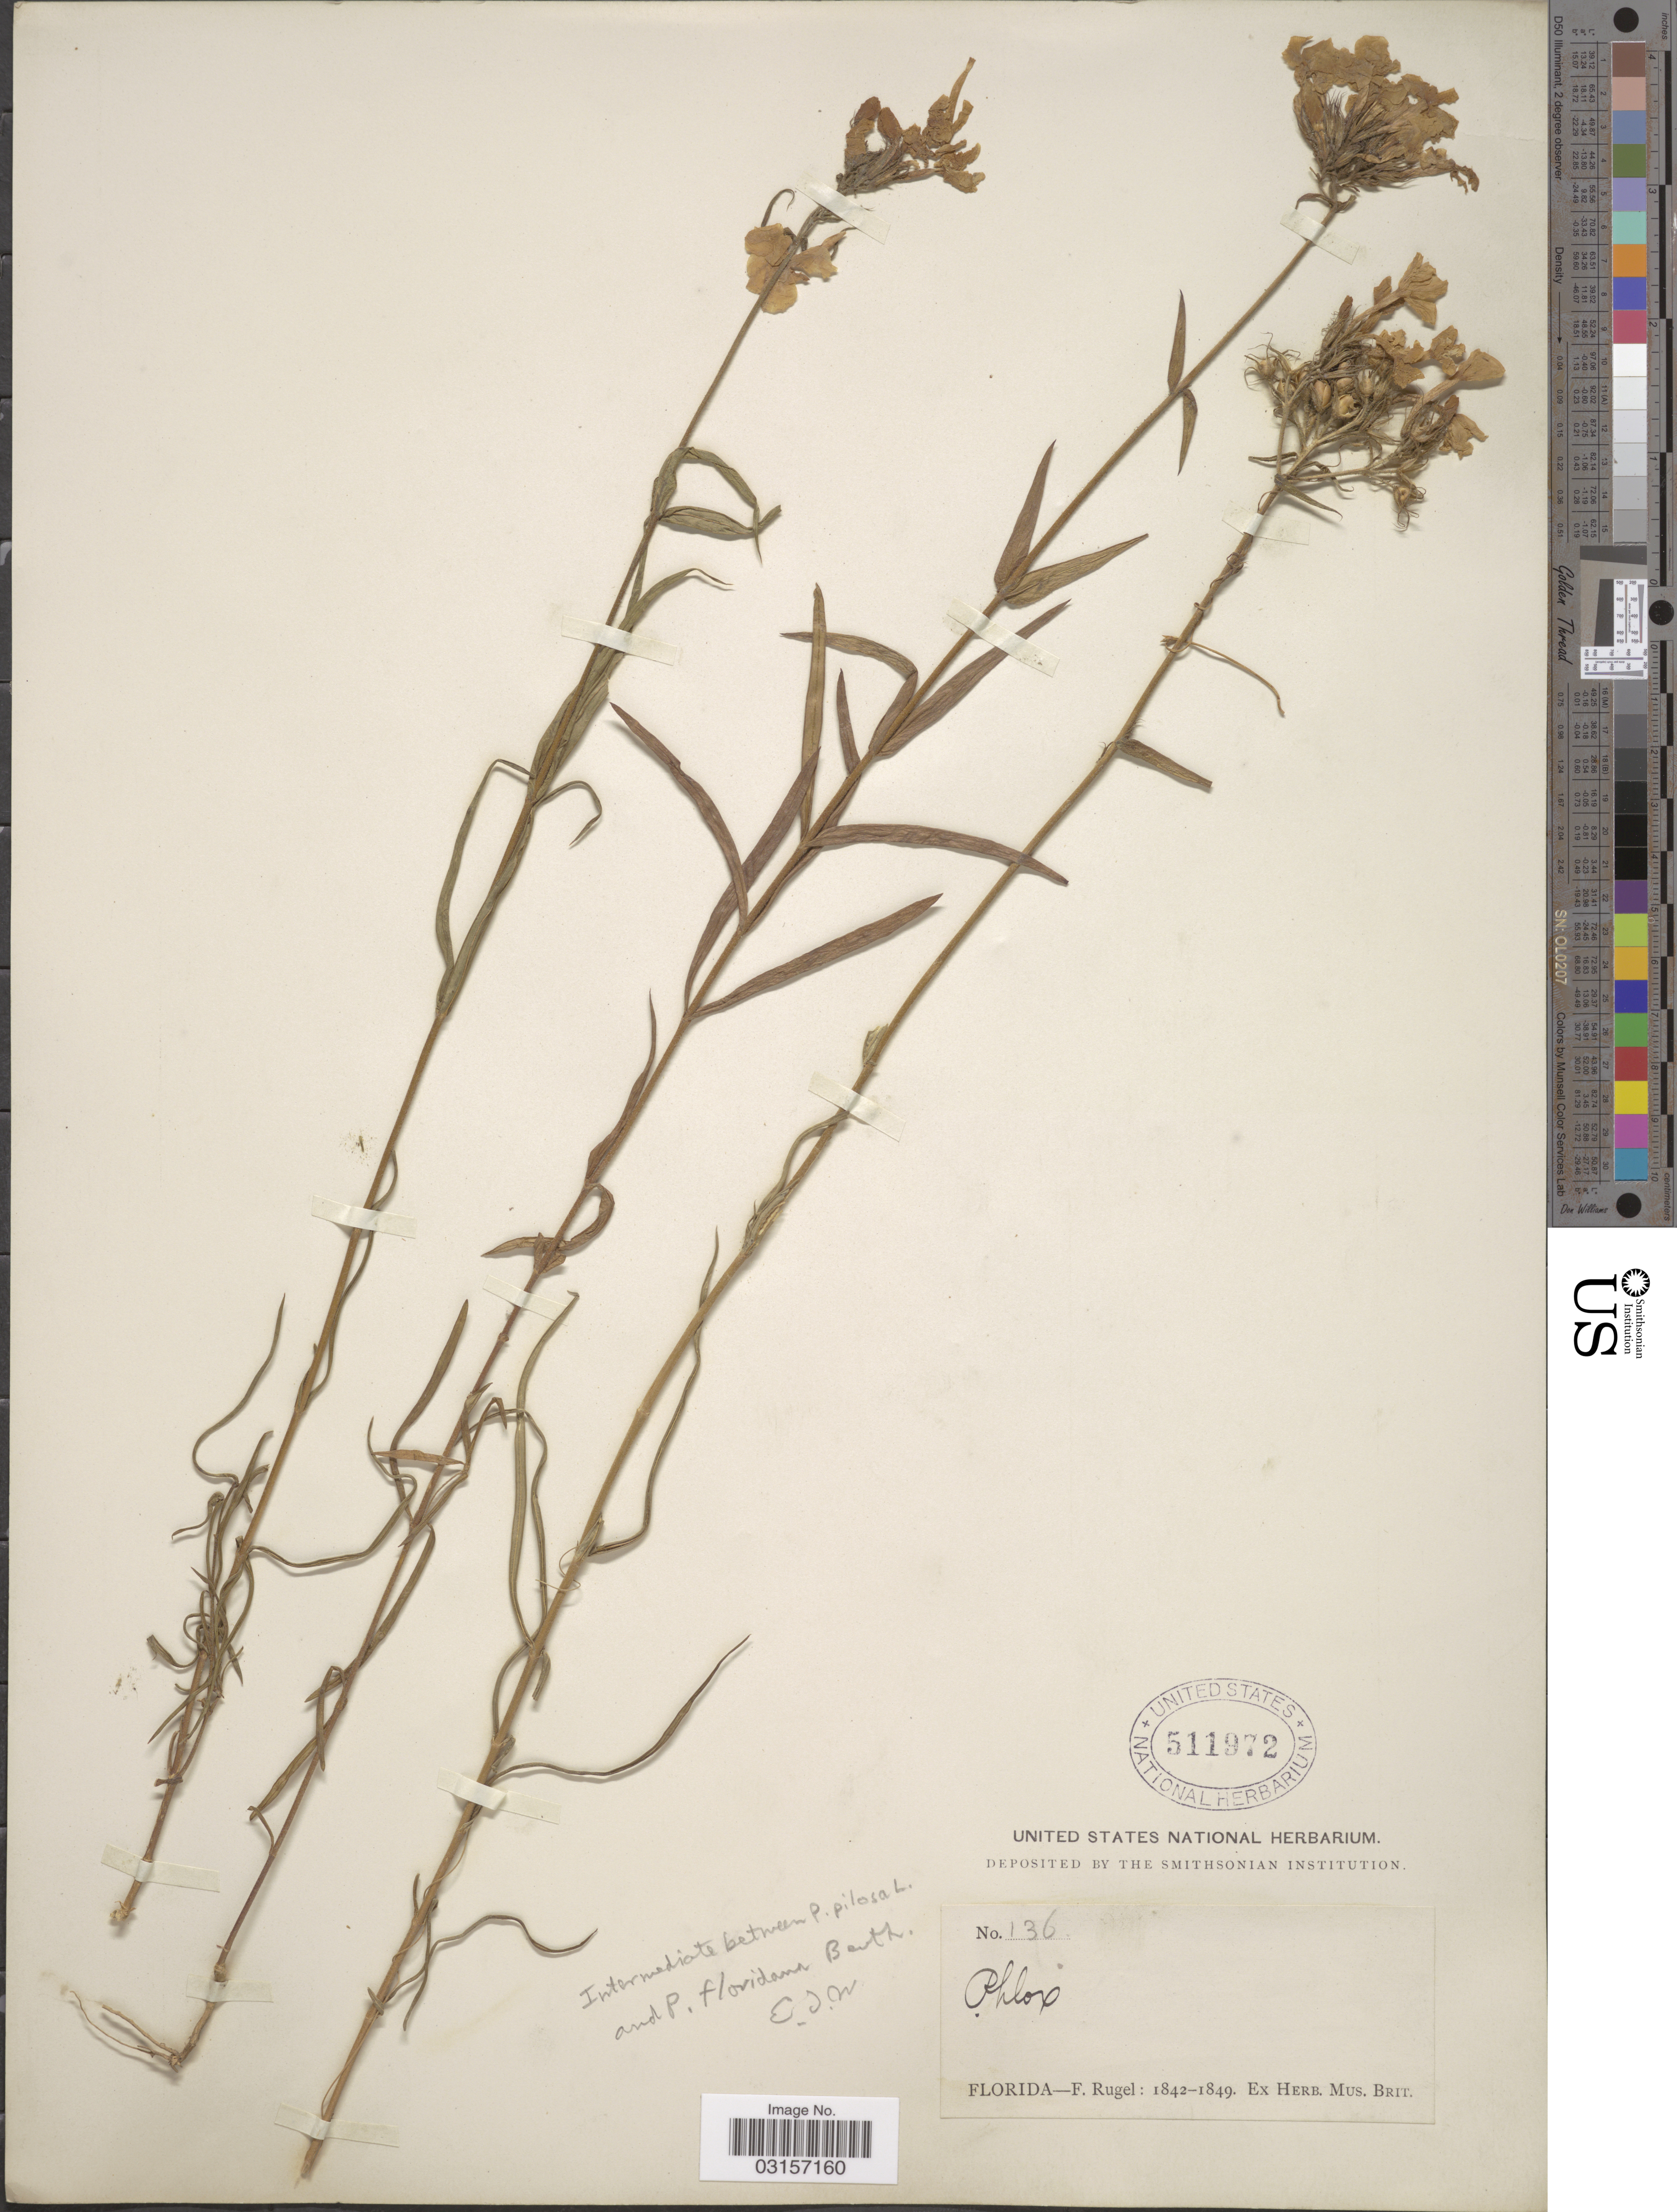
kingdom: Plantae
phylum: Tracheophyta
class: Magnoliopsida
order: Ericales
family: Polemoniaceae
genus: Phlox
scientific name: Phlox floridana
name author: Benth.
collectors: F. Rugel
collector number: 136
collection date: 1842/1849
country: United States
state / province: Florida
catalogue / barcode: US 511972